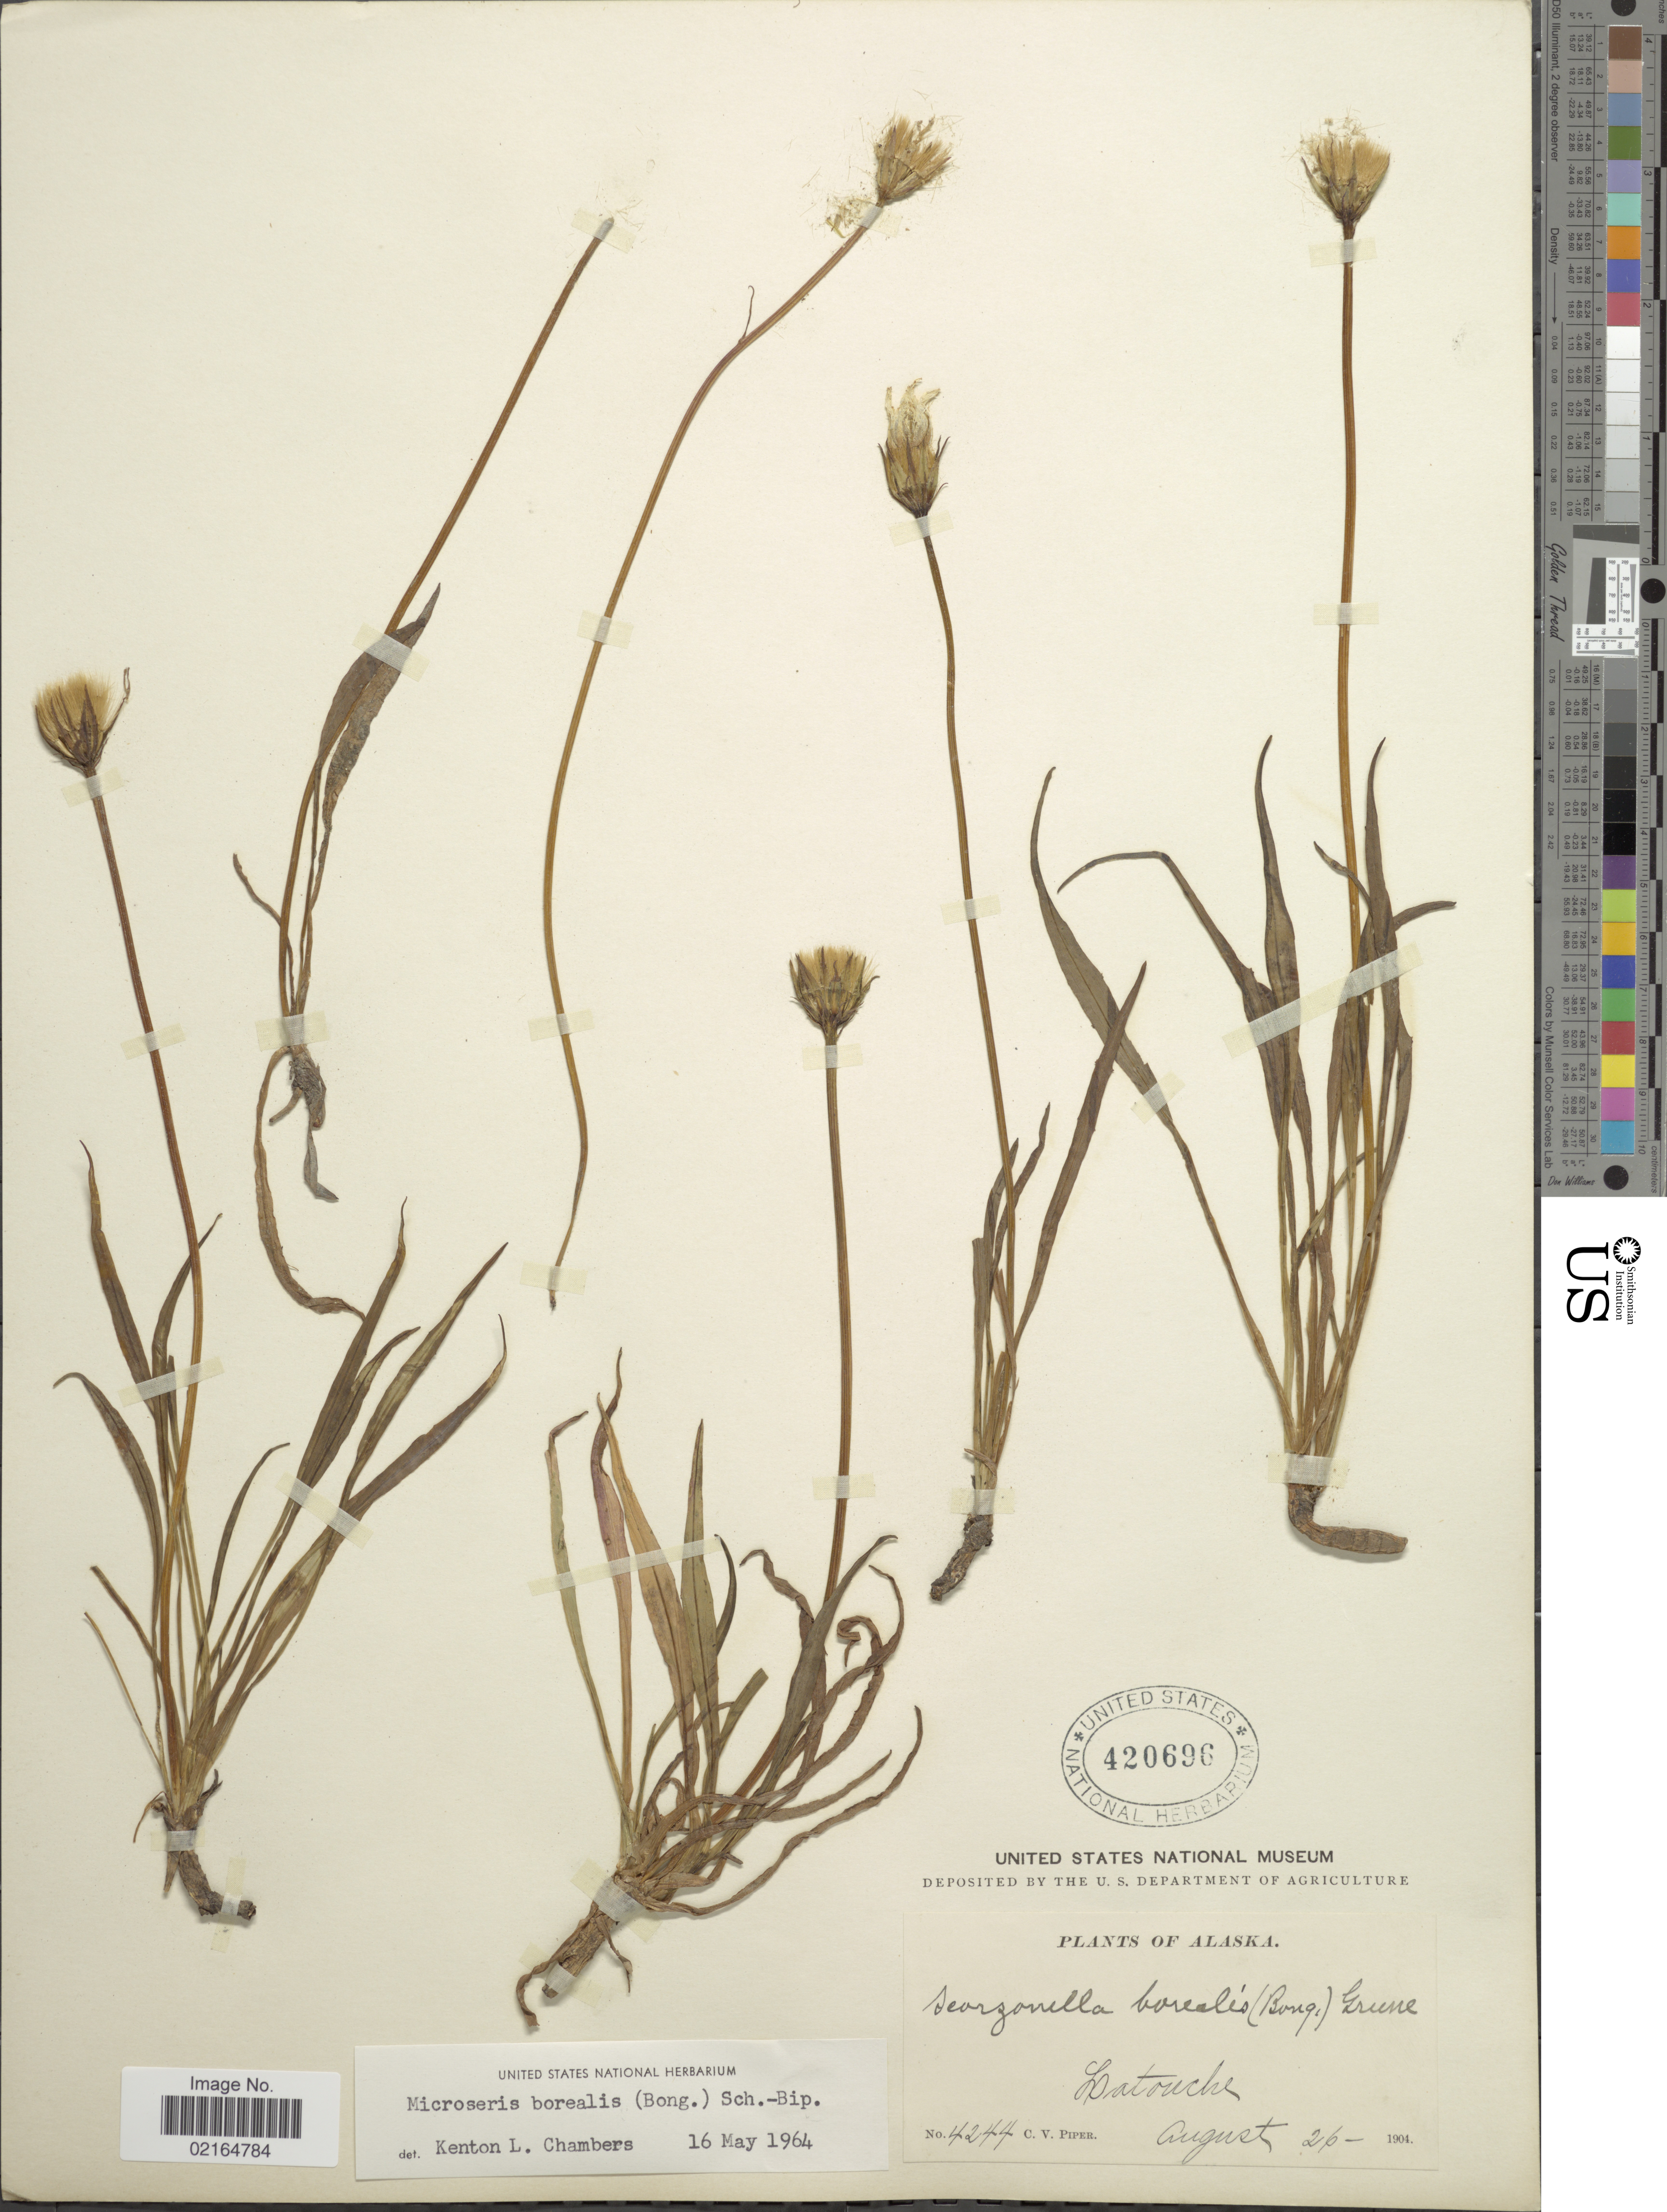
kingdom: Plantae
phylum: Tracheophyta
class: Magnoliopsida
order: Asterales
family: Asteraceae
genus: Microseris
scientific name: Microseris borealis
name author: (Bong.) Sch. Bip.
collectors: C. V. Piper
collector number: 4244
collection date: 1904-08-26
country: United States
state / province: Alaska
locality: Latouche.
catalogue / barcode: US 420696